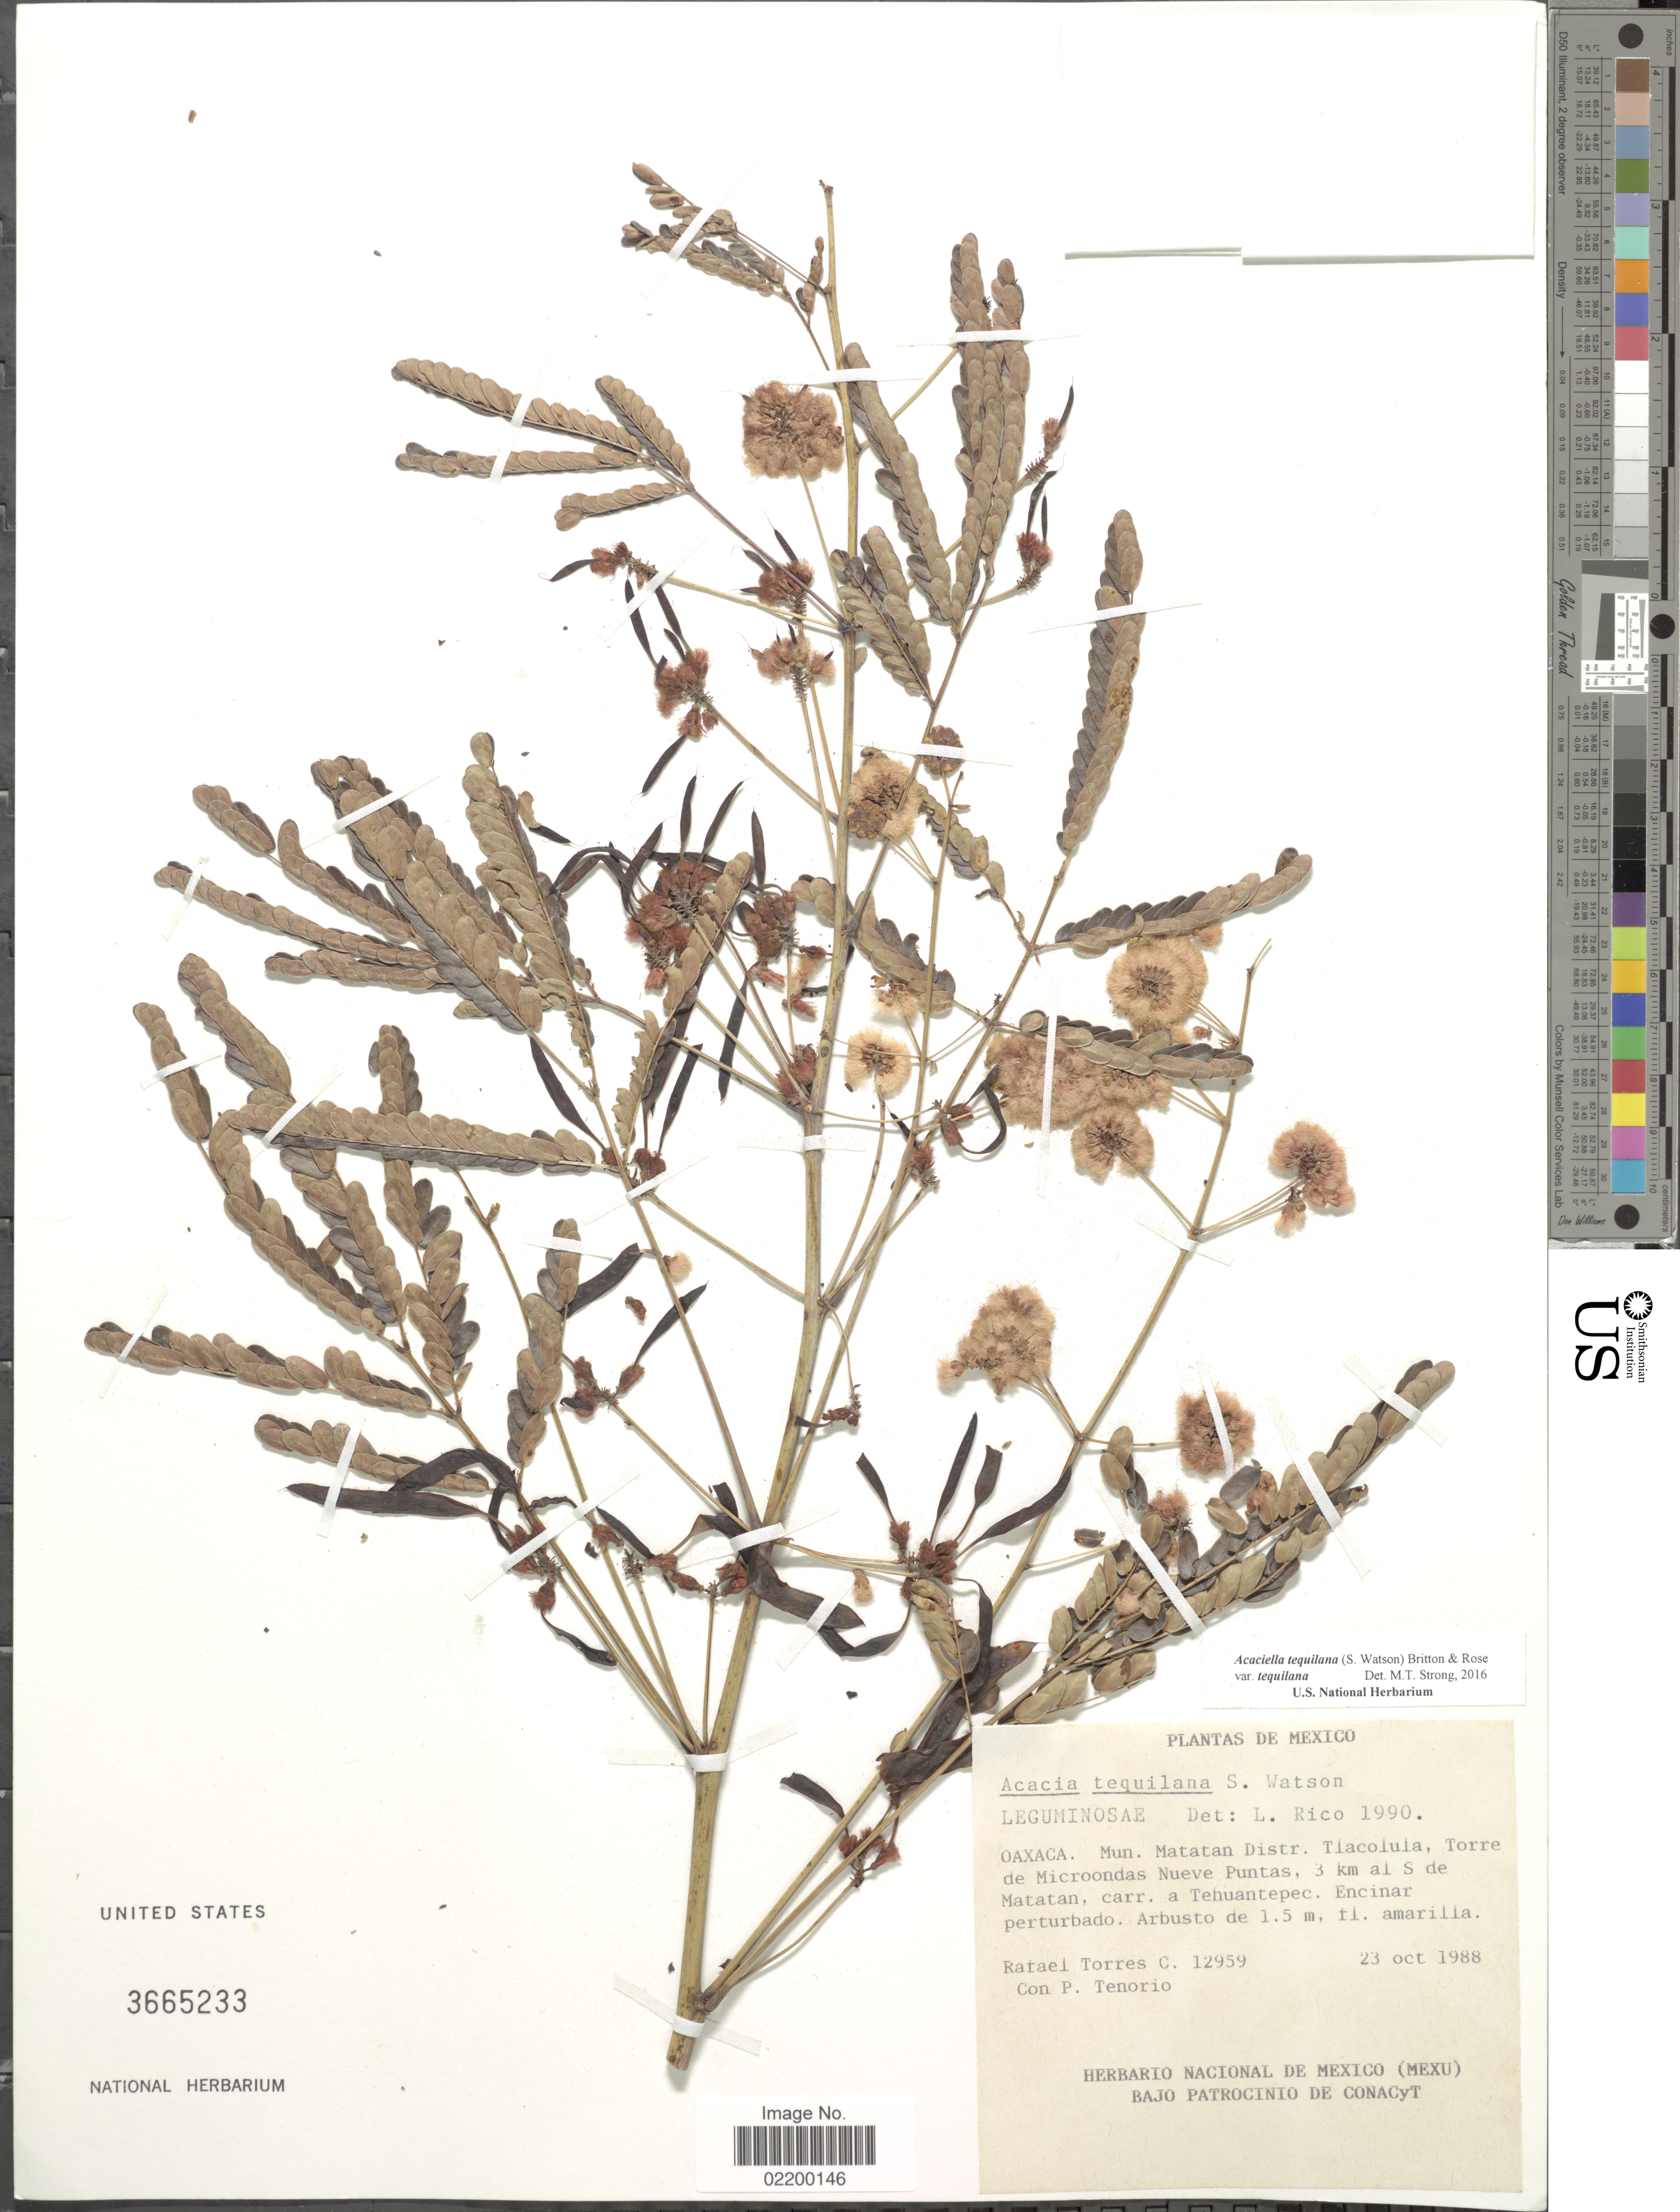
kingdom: Plantae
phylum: Tracheophyta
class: Magnoliopsida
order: Fabales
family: Fabaceae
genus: Acaciella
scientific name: Acaciella tequilana var. tequilana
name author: (S. Watson) Britton & Rose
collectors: R. A. Torres & Tenorio, P.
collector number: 12959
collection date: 1988-10-23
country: Mexico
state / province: Oaxaca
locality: Oaxaca, Mun. Matatan distr. Tlacolula, Torre de Microondas Nueve Puntas, 3 km al S de Matatan. carr. a Tehuantepec.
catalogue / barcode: US 3665233